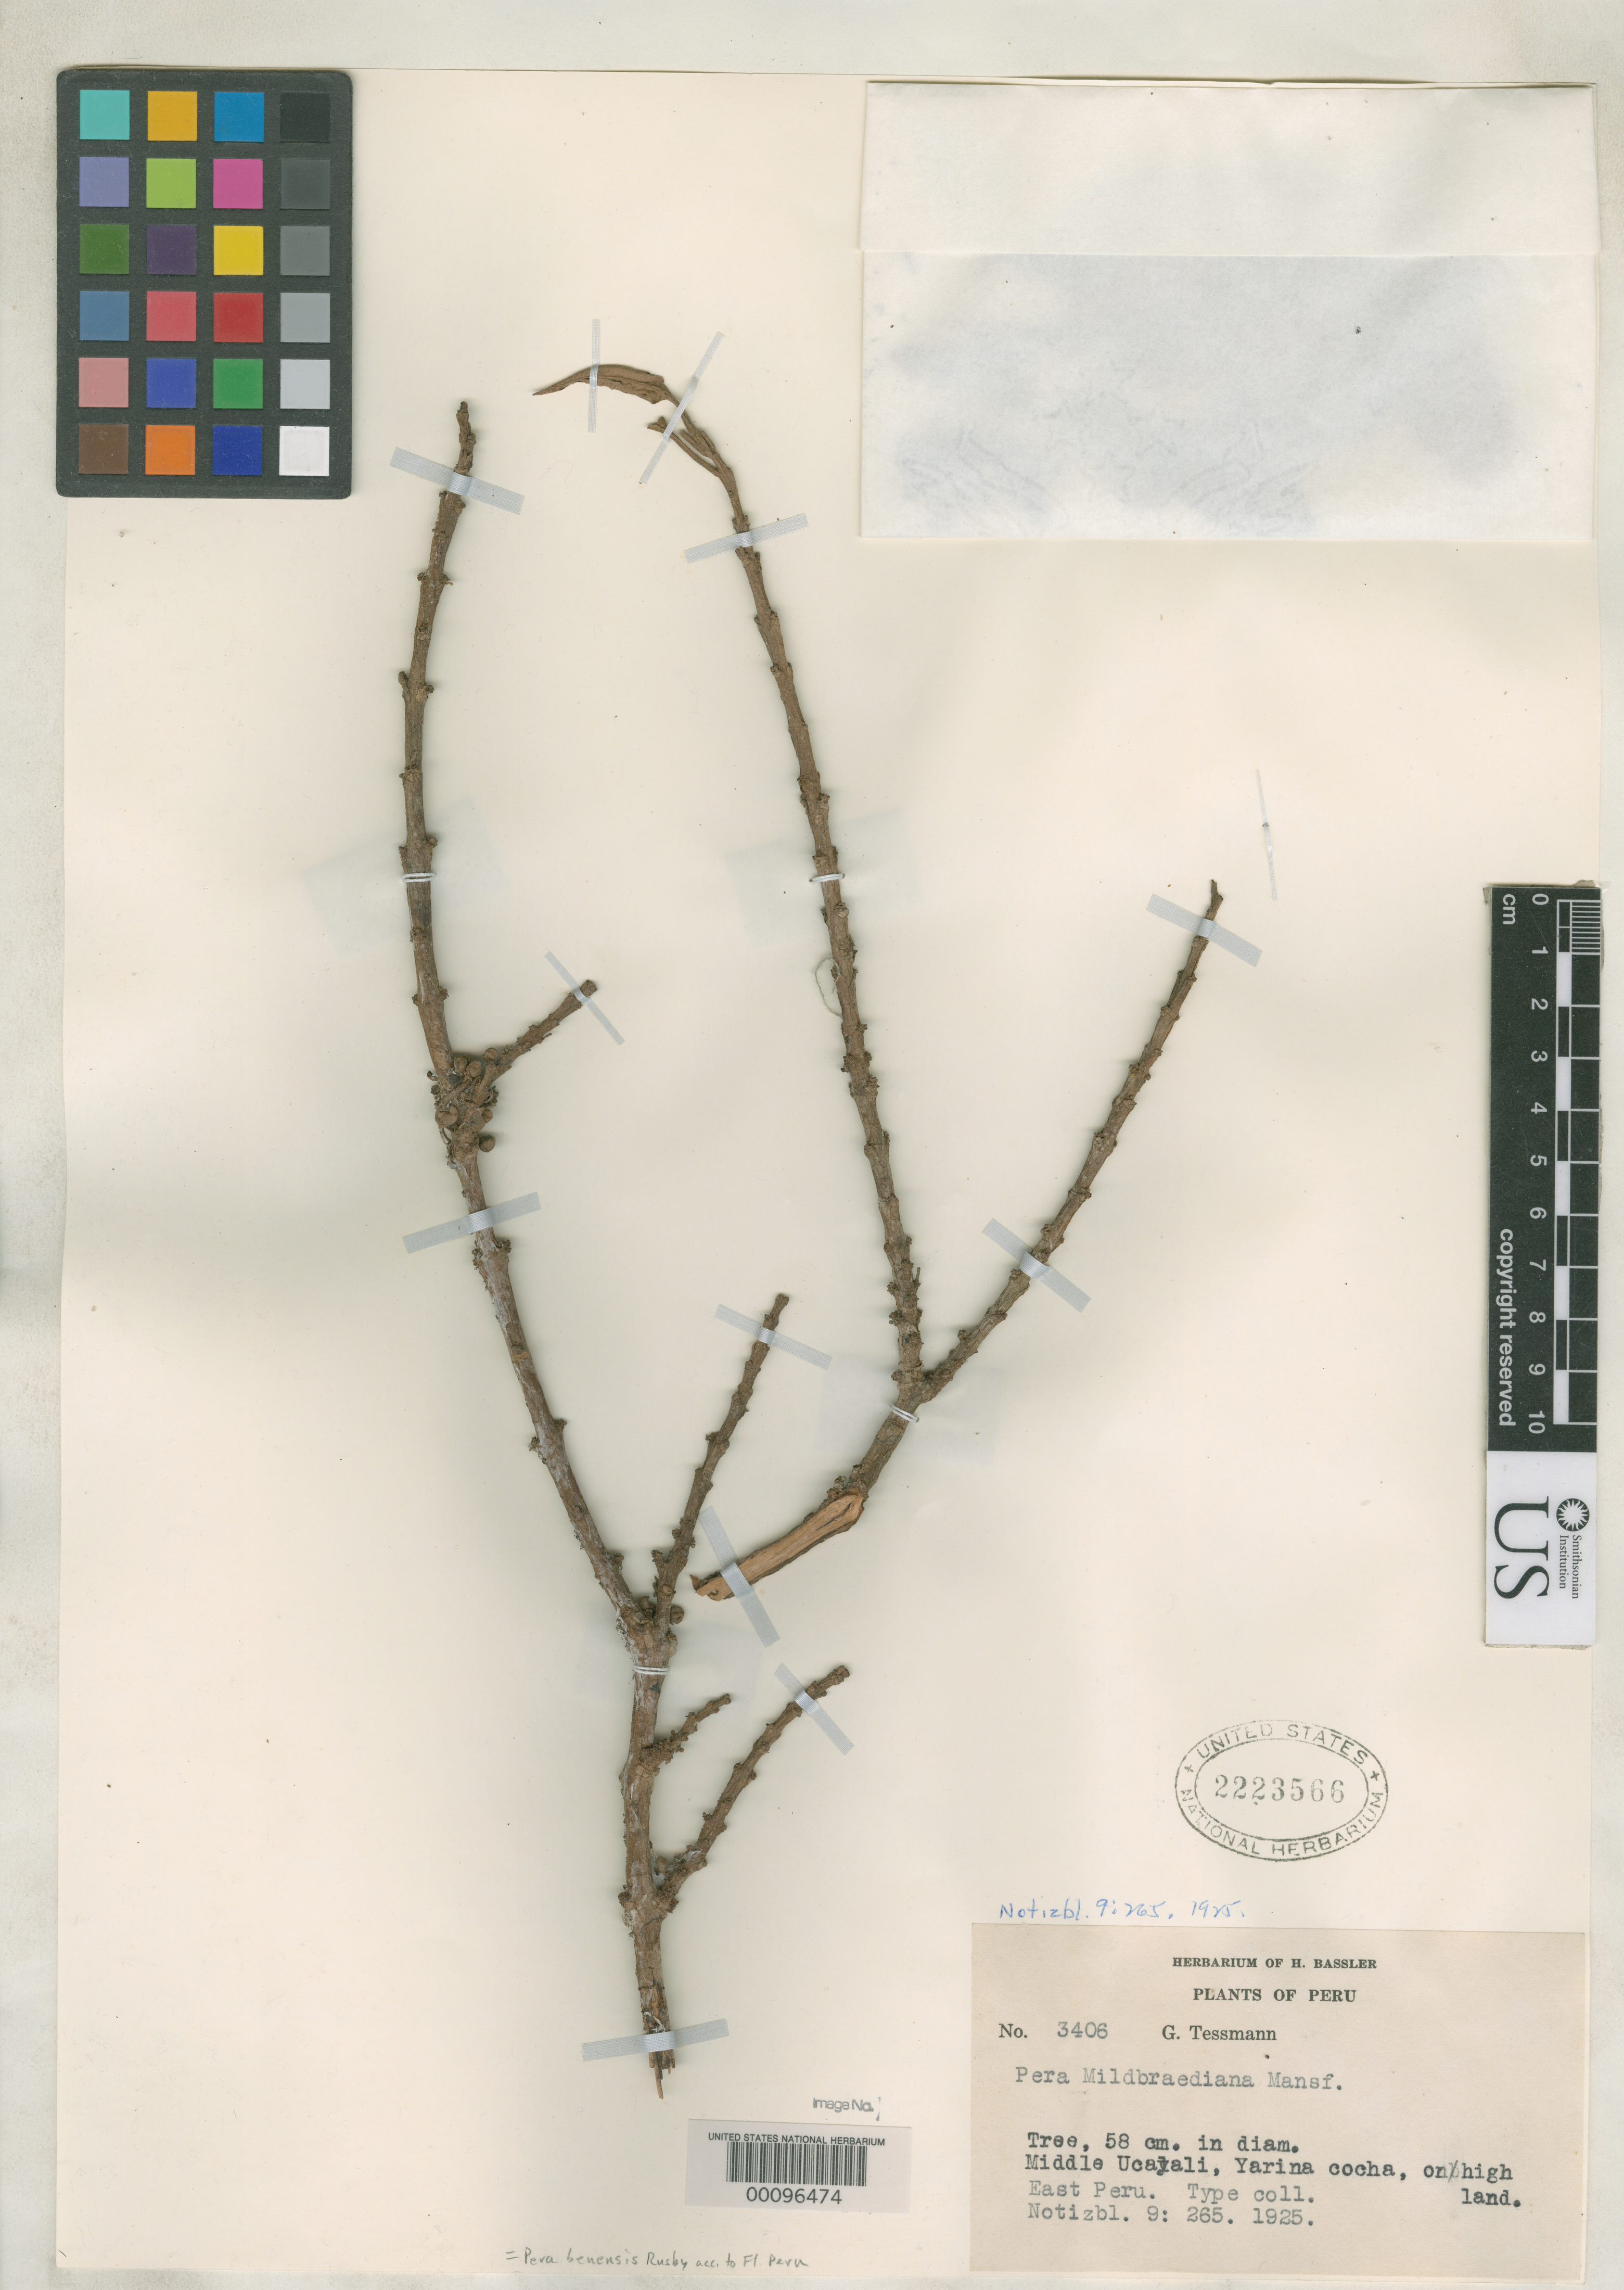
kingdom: Plantae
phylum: Tracheophyta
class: Magnoliopsida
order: Malpighiales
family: Peraceae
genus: Pera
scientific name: Pera mildbraediana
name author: Mansf.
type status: Isotype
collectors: G. Tessmann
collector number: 3406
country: Peru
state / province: Loreto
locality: Middle Ucayali, Yarina Cocha.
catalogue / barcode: US 2223566